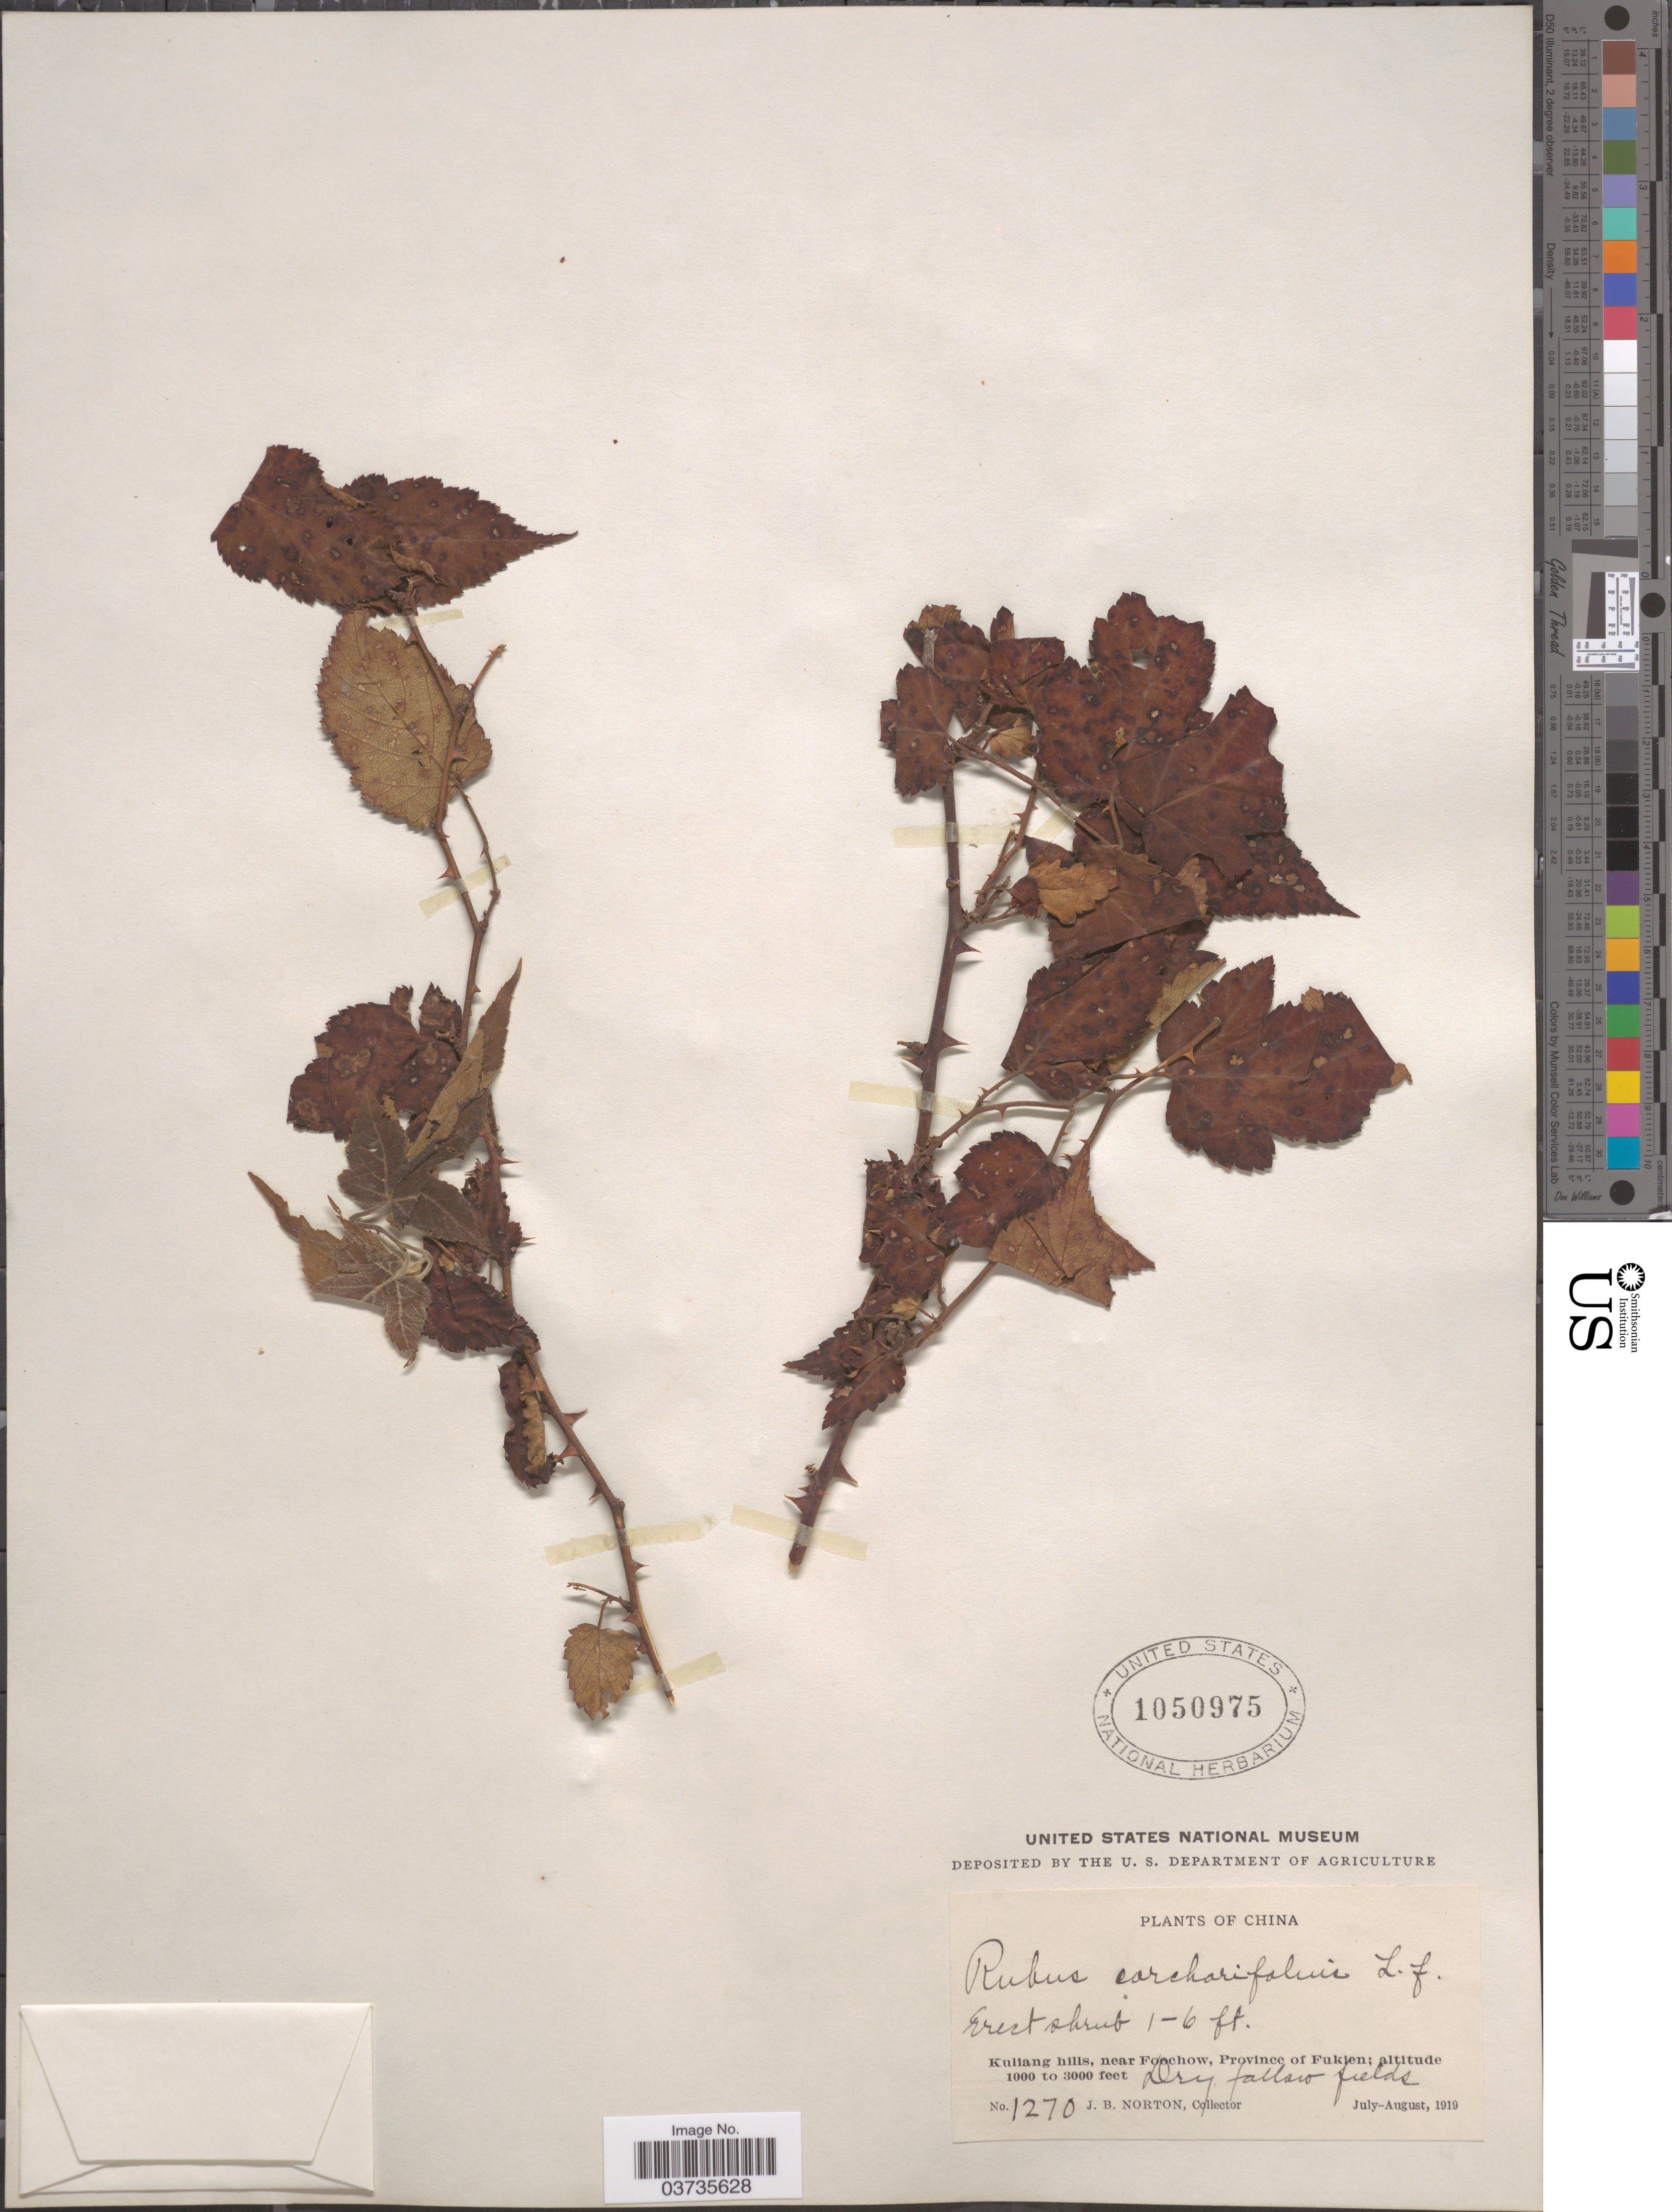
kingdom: Plantae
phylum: Tracheophyta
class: Magnoliopsida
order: Rosales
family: Rosaceae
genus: Rubus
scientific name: Rubus corchorifolius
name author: L. f.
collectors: J. B. Norton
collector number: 1270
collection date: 1919-07/1919-08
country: China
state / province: Fujian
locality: Kuliang hills, near Foochow, Province of Fukien.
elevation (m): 305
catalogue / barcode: US 1050975